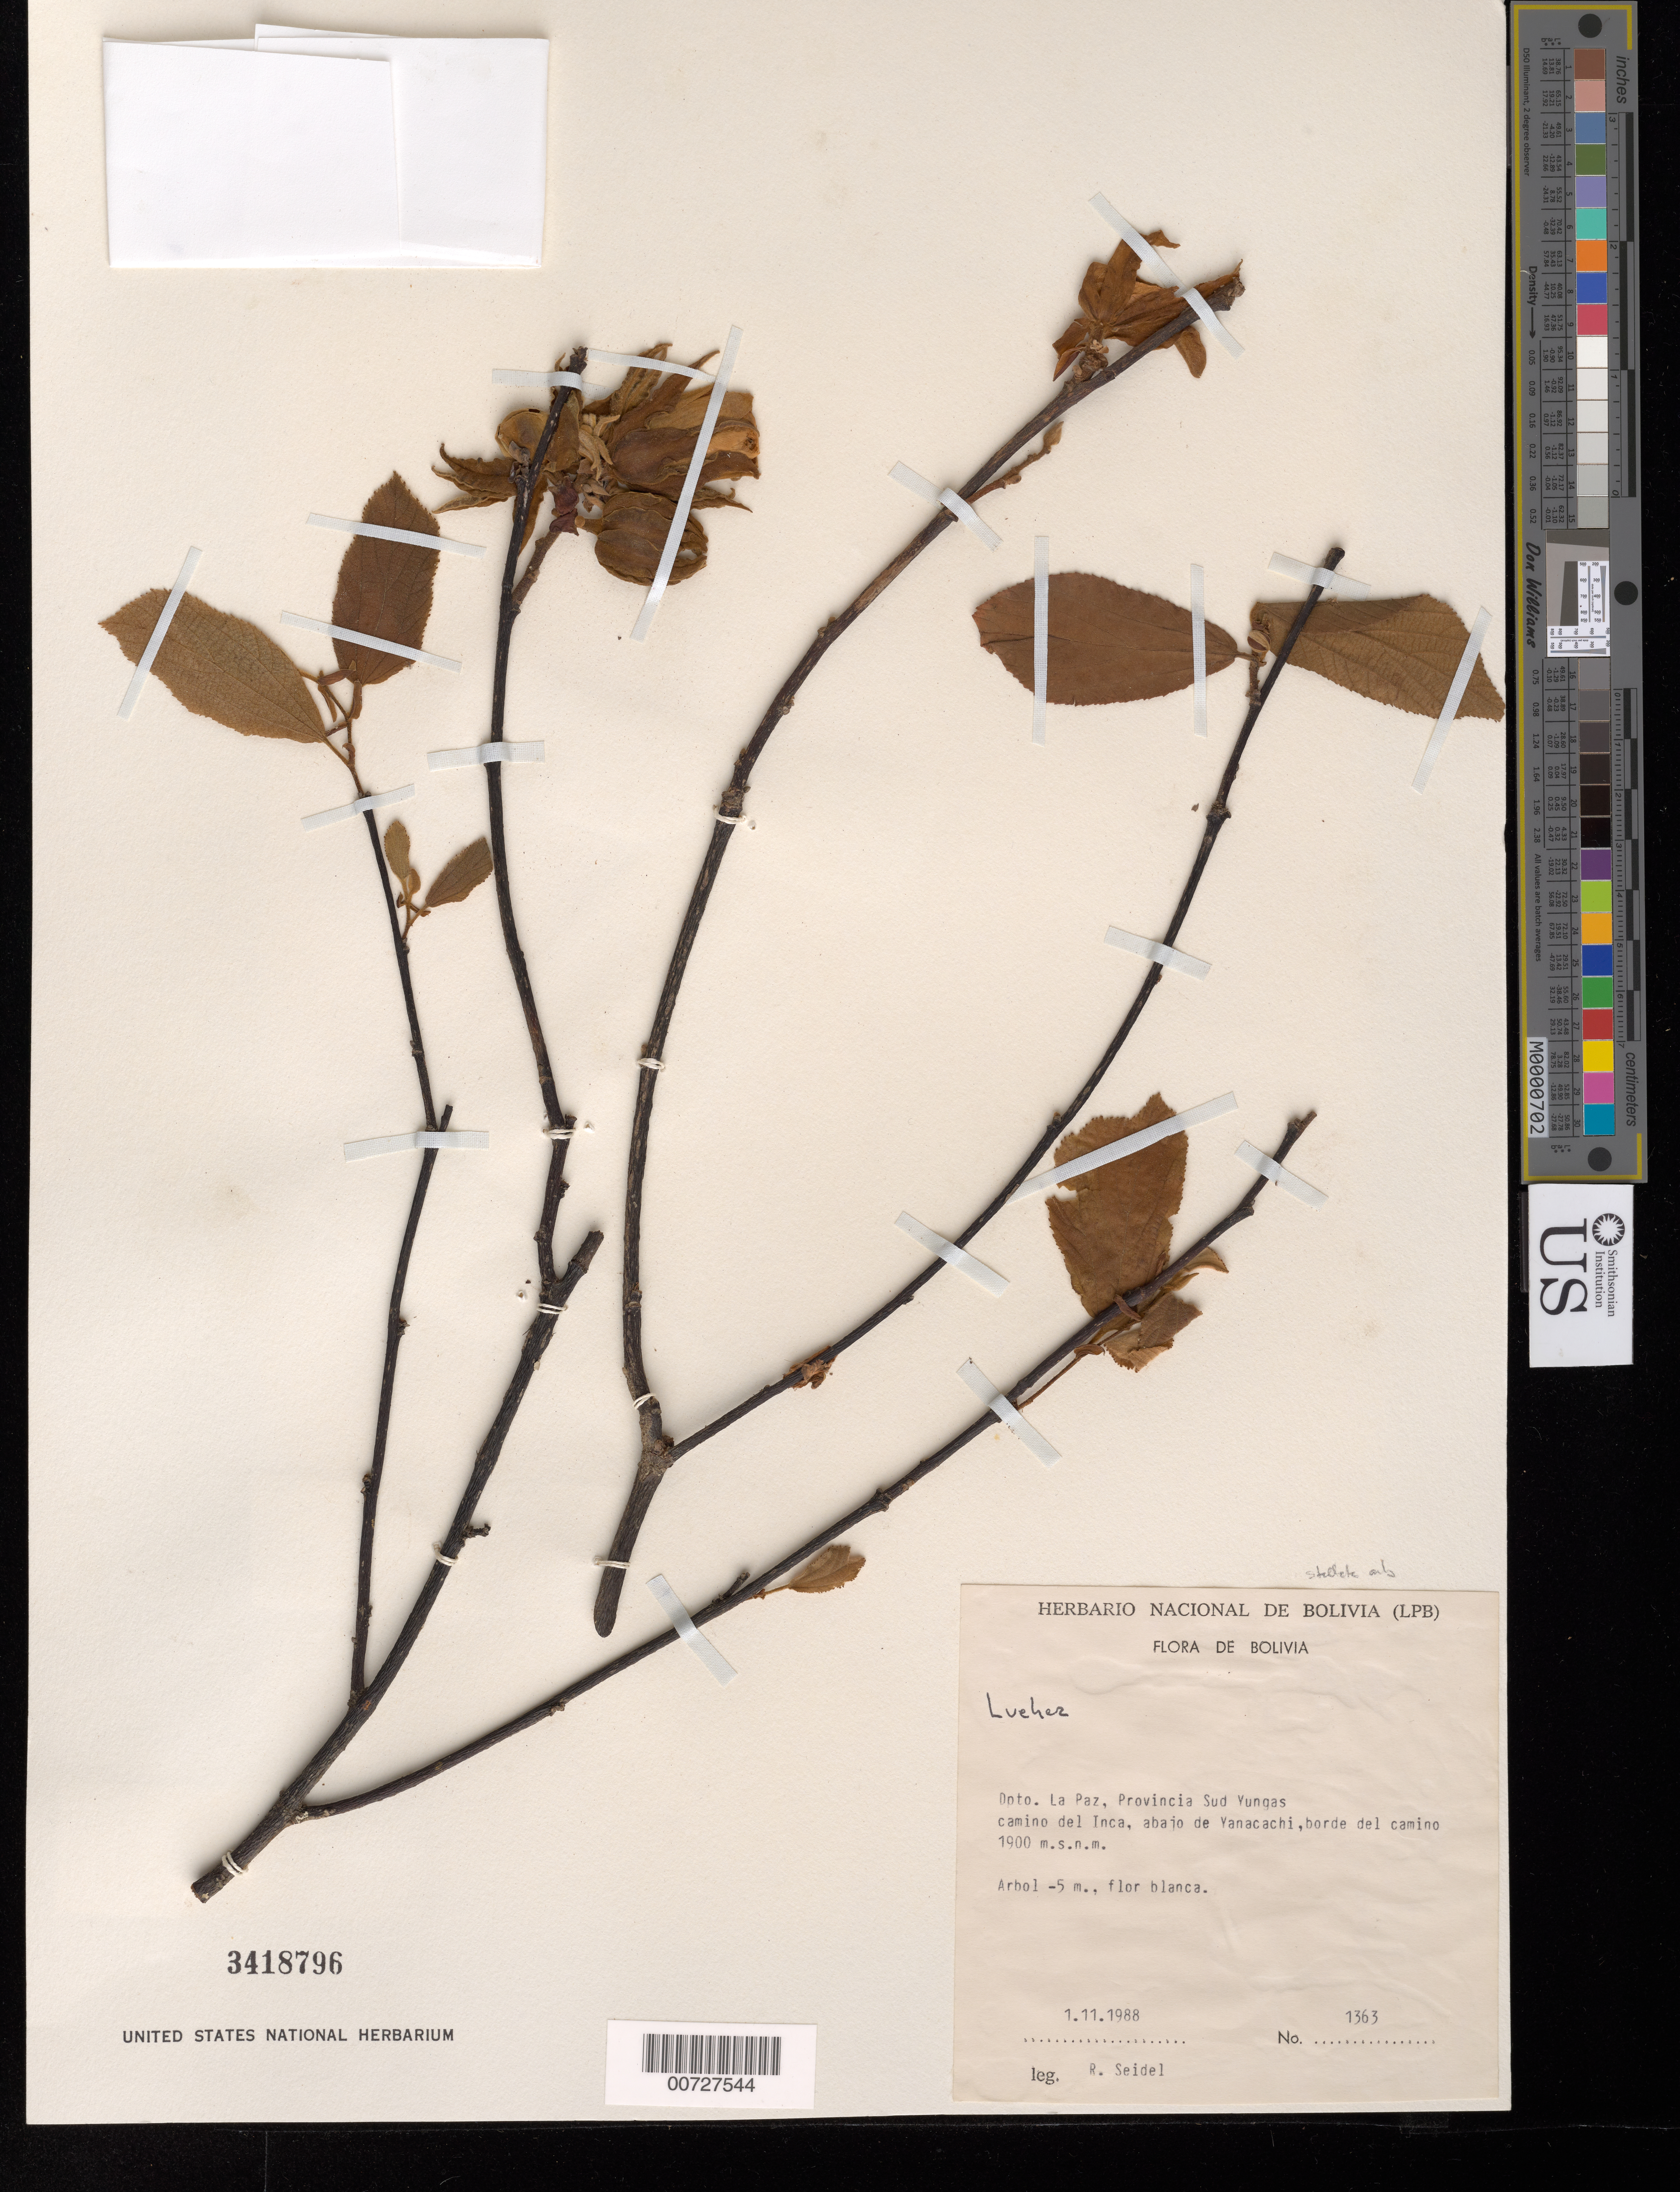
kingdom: Plantae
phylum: Tracheophyta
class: Magnoliopsida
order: Malvales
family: Malvaceae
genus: Luehea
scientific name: Luehea steinbachii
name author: Burret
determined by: Dorr, Laurence J., Curator (BOT), Smithsonian Institution - National Museum of Natural History (UNITED STATES)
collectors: R. Seidel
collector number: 1363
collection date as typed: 01 Nov 1988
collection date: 1988-11-01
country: Bolivia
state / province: La Paz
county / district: Sud Yungas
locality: Camino del Inca, abajo de Yanacachi, borde del camino.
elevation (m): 1900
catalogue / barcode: US 3418796